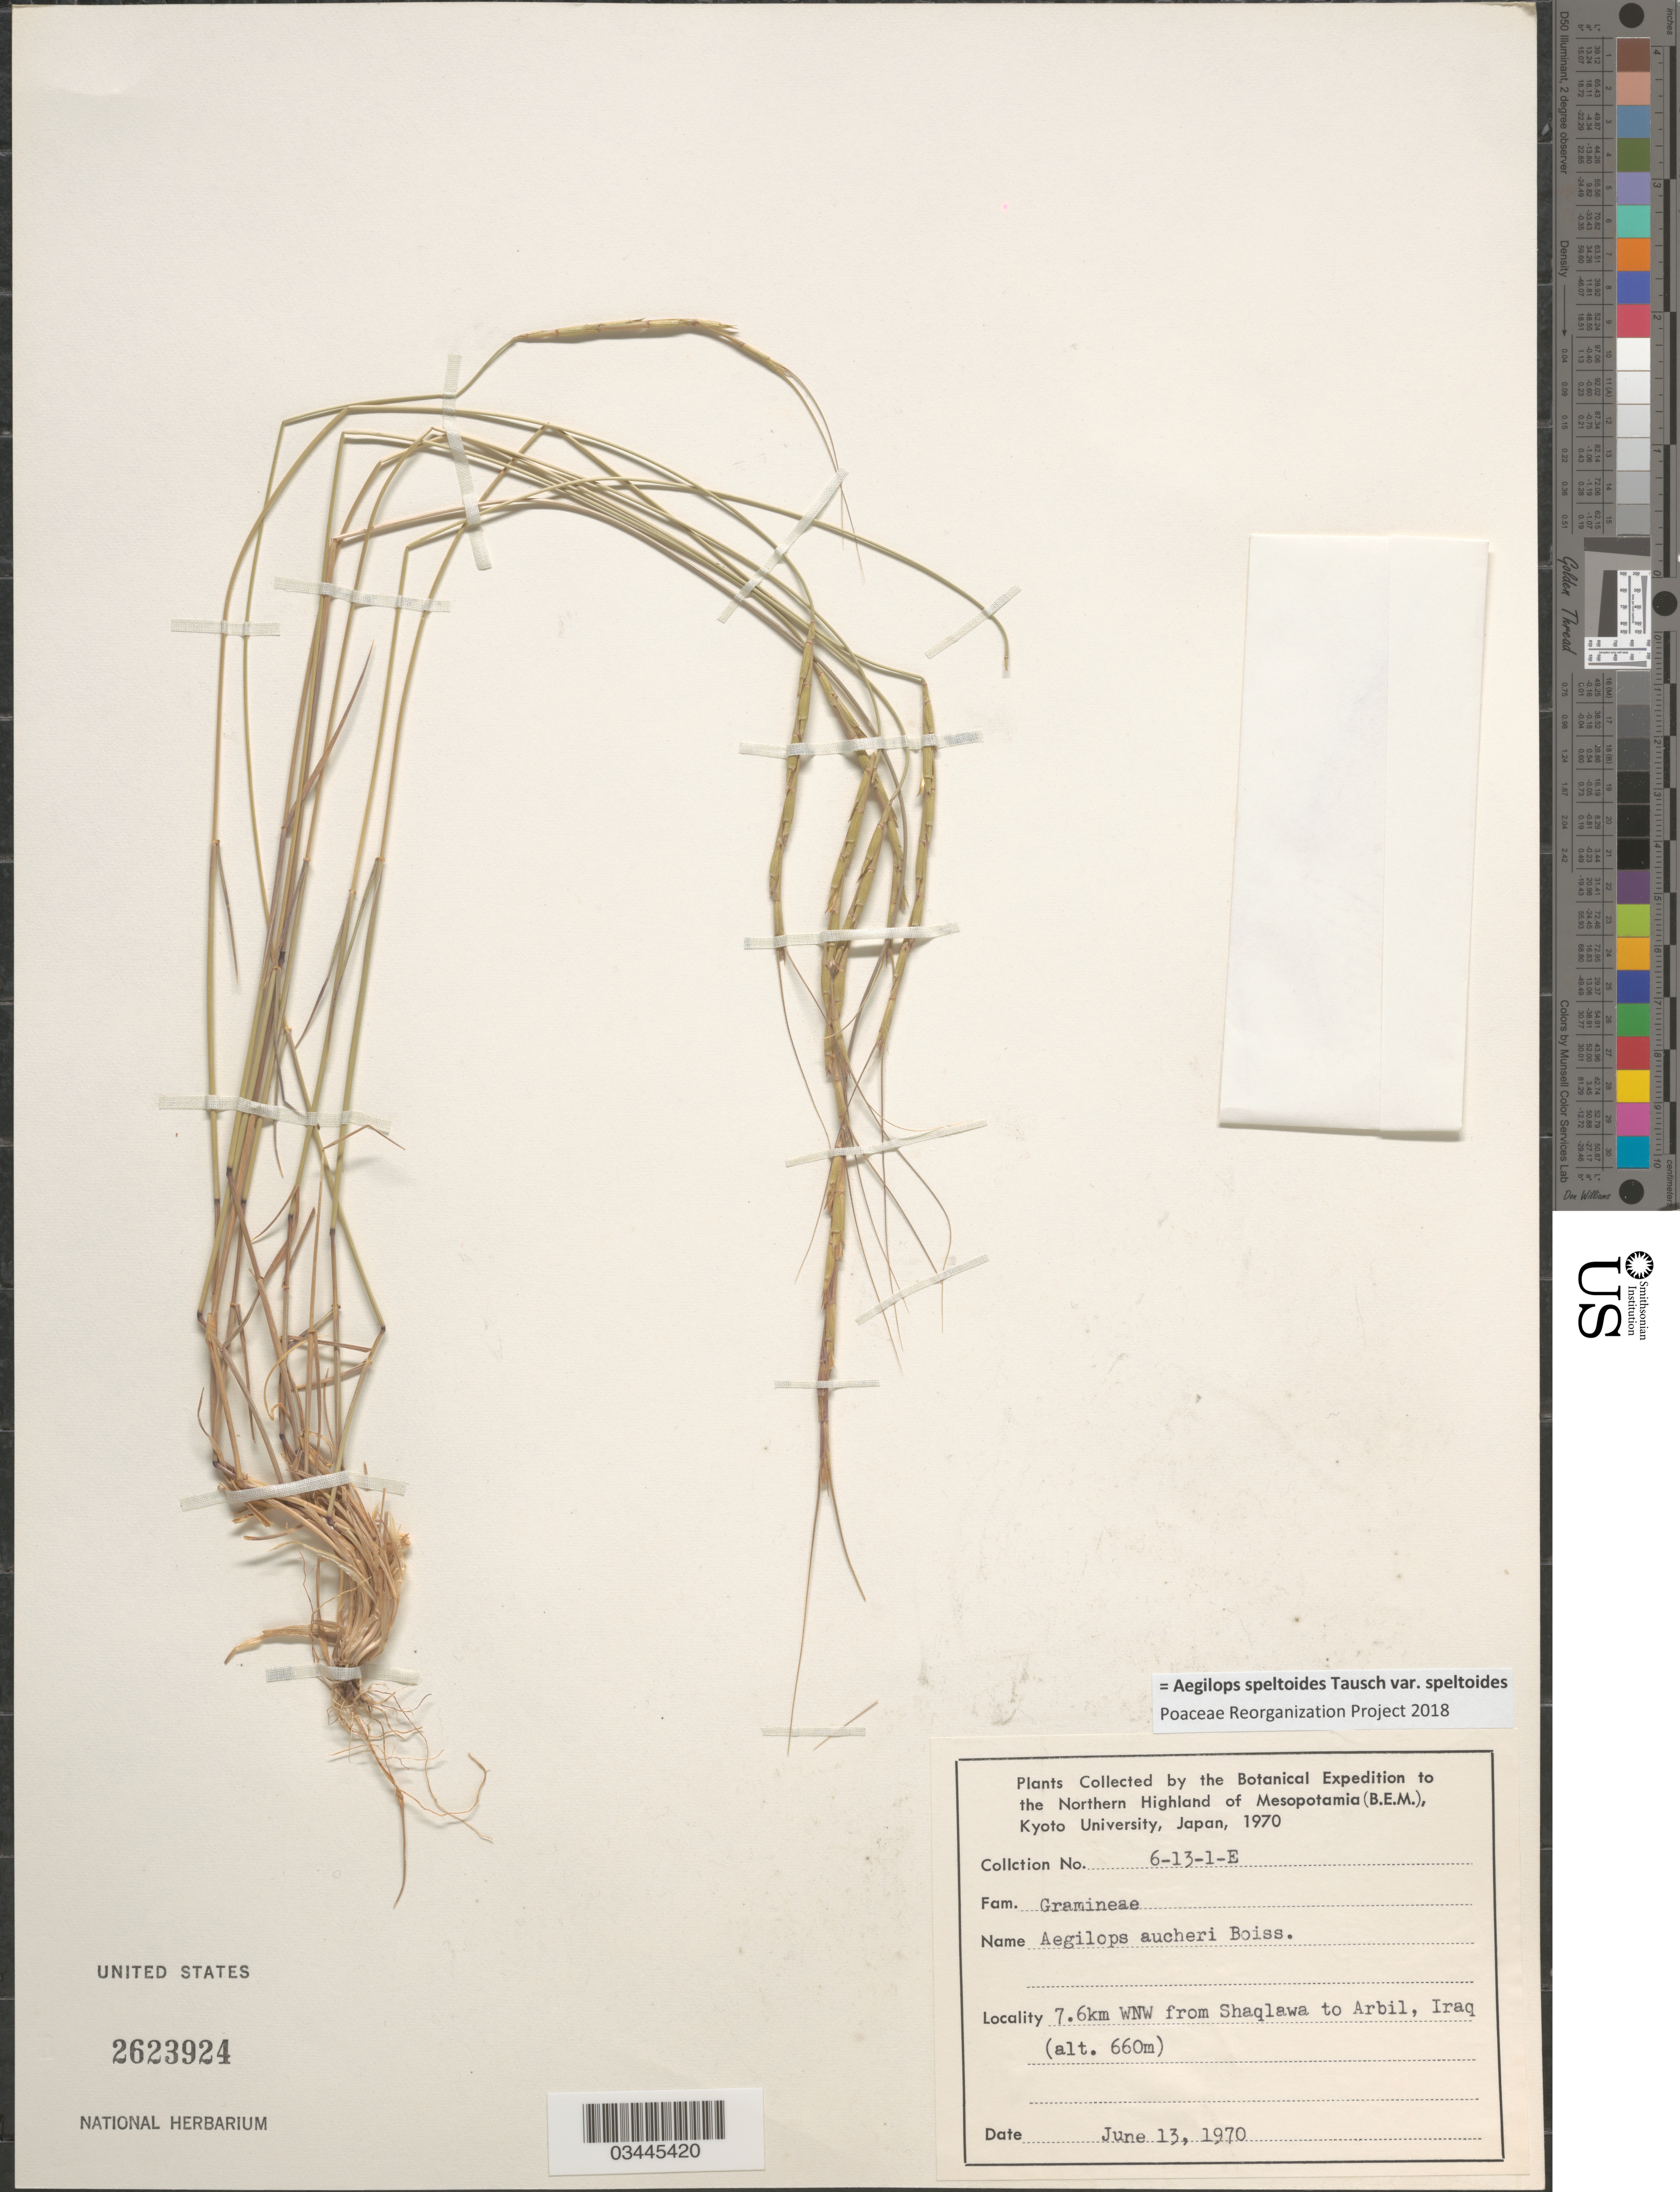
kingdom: Plantae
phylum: Tracheophyta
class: Liliopsida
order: Poales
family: Poaceae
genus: Aegilops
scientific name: Aegilops speltoides var. speltoides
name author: Tausch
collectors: Botanical Expedition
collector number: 6-13-1-E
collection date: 1970-06-13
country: Iraq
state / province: Arbīl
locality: To the Northern Highland of Mesopotamia (B.E.M.). 7.6km WNW from Shaqlawa to Arbil.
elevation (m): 660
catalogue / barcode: US 2623924